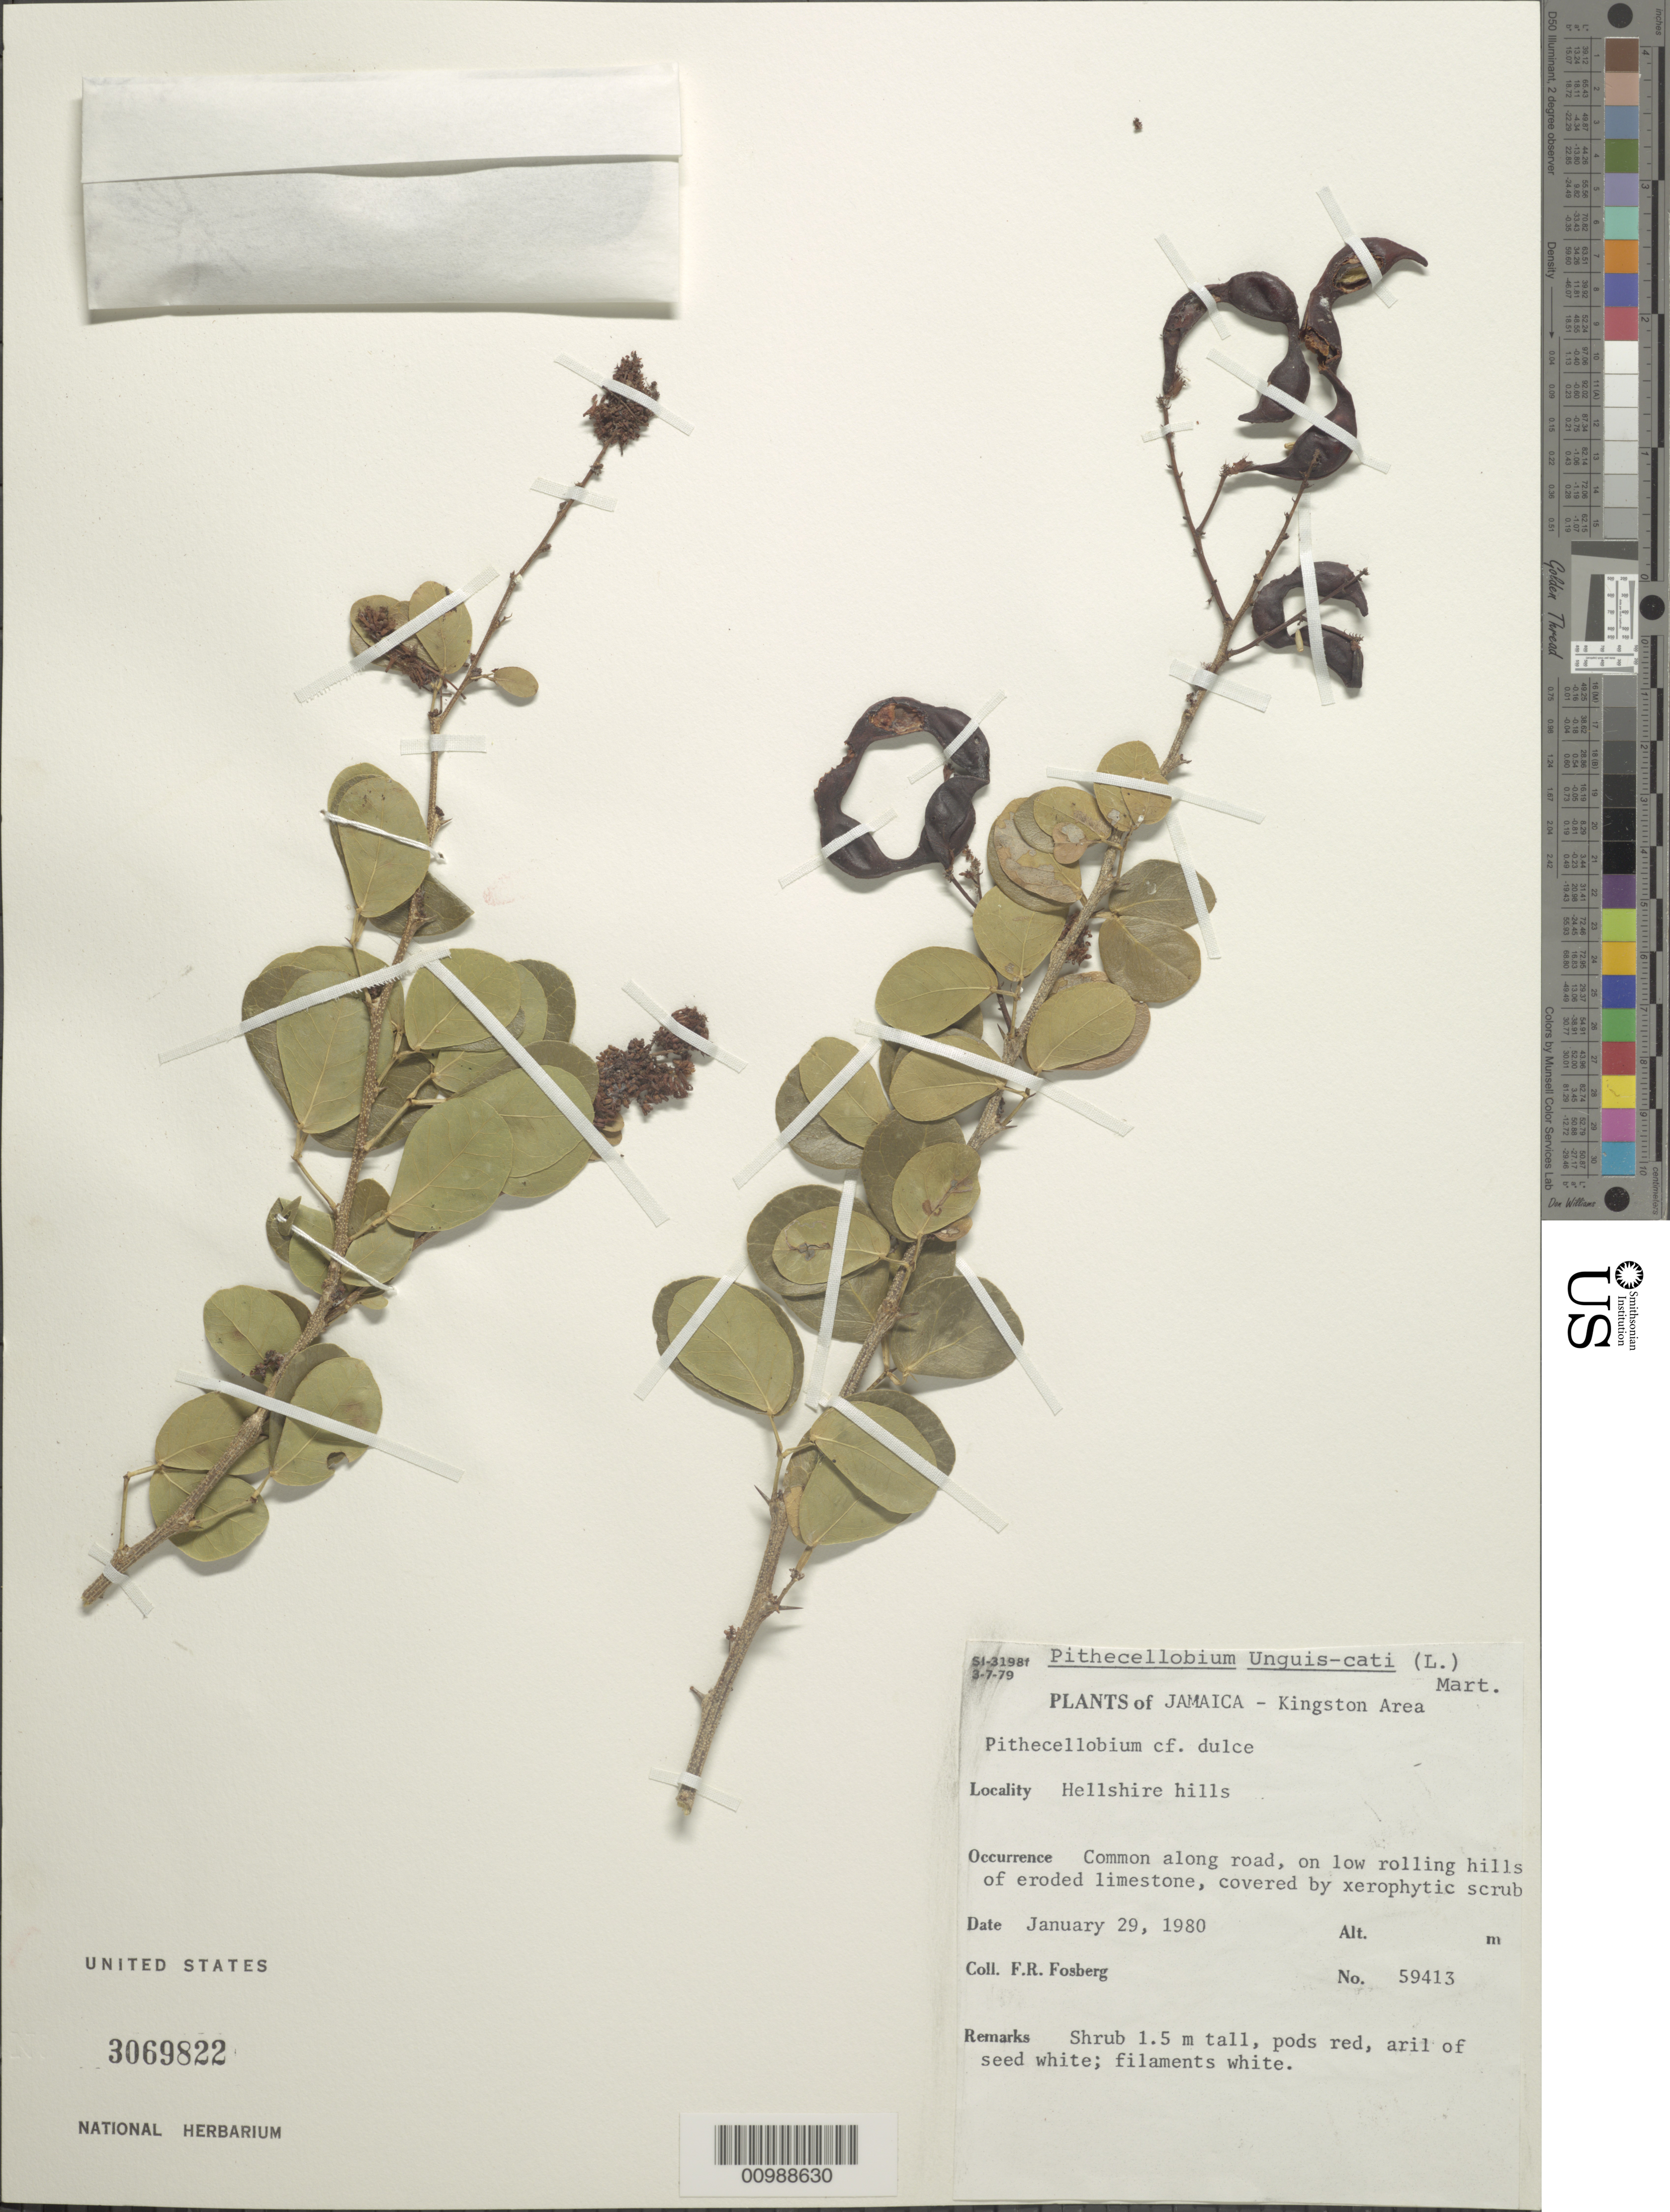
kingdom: Plantae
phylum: Tracheophyta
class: Magnoliopsida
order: Fabales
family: Fabaceae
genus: Pithecellobium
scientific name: Pithecellobium unguis-cati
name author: (L.) Benth.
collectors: F. R. Fosberg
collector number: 59413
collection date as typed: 29 Jan 1980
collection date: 1980-01-29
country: Jamaica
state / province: Saint Andrew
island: Jamaica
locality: Kingston area, Hellshire Hills.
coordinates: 0 N, 0 E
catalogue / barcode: US 3069822